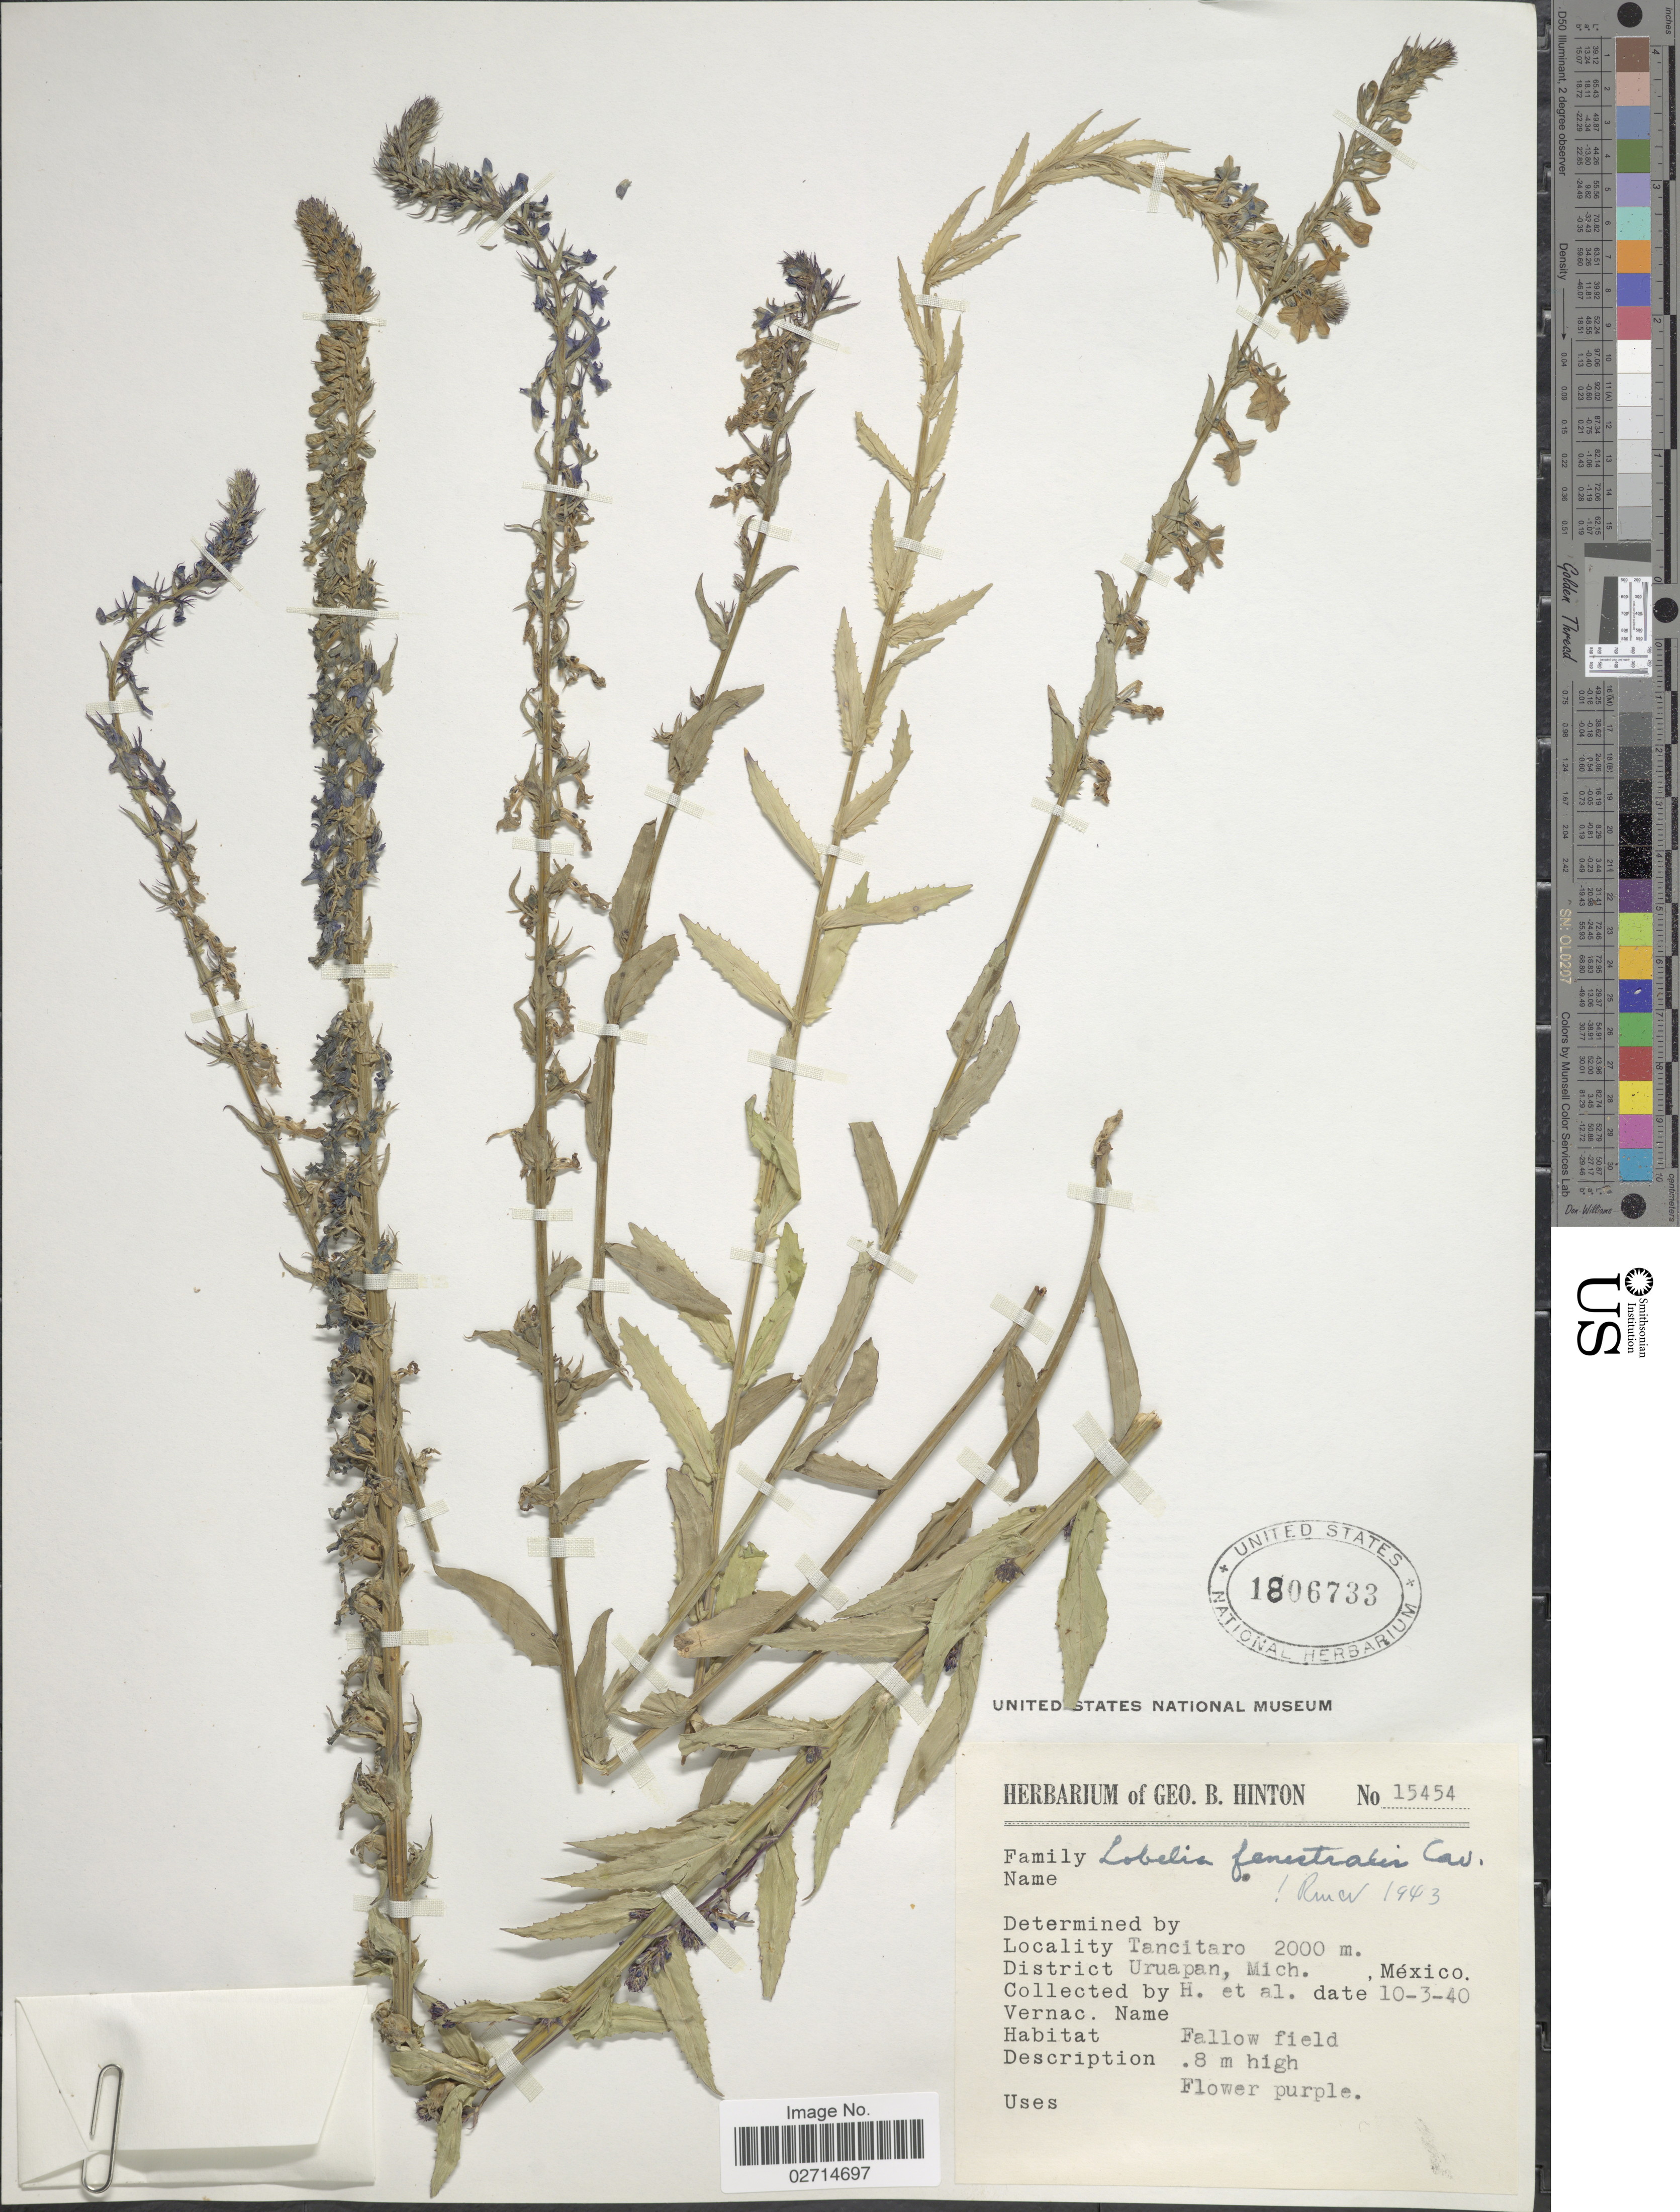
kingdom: Plantae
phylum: Tracheophyta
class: Magnoliopsida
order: Asterales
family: Campanulaceae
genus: Lobelia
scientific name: Lobelia fenestralis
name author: Cav.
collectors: G. B. Hinton & et al.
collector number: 15454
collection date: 1940-10-03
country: Mexico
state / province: Michoacán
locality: Tancitaro. District: Uruapan.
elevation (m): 2000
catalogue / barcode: US 1806733